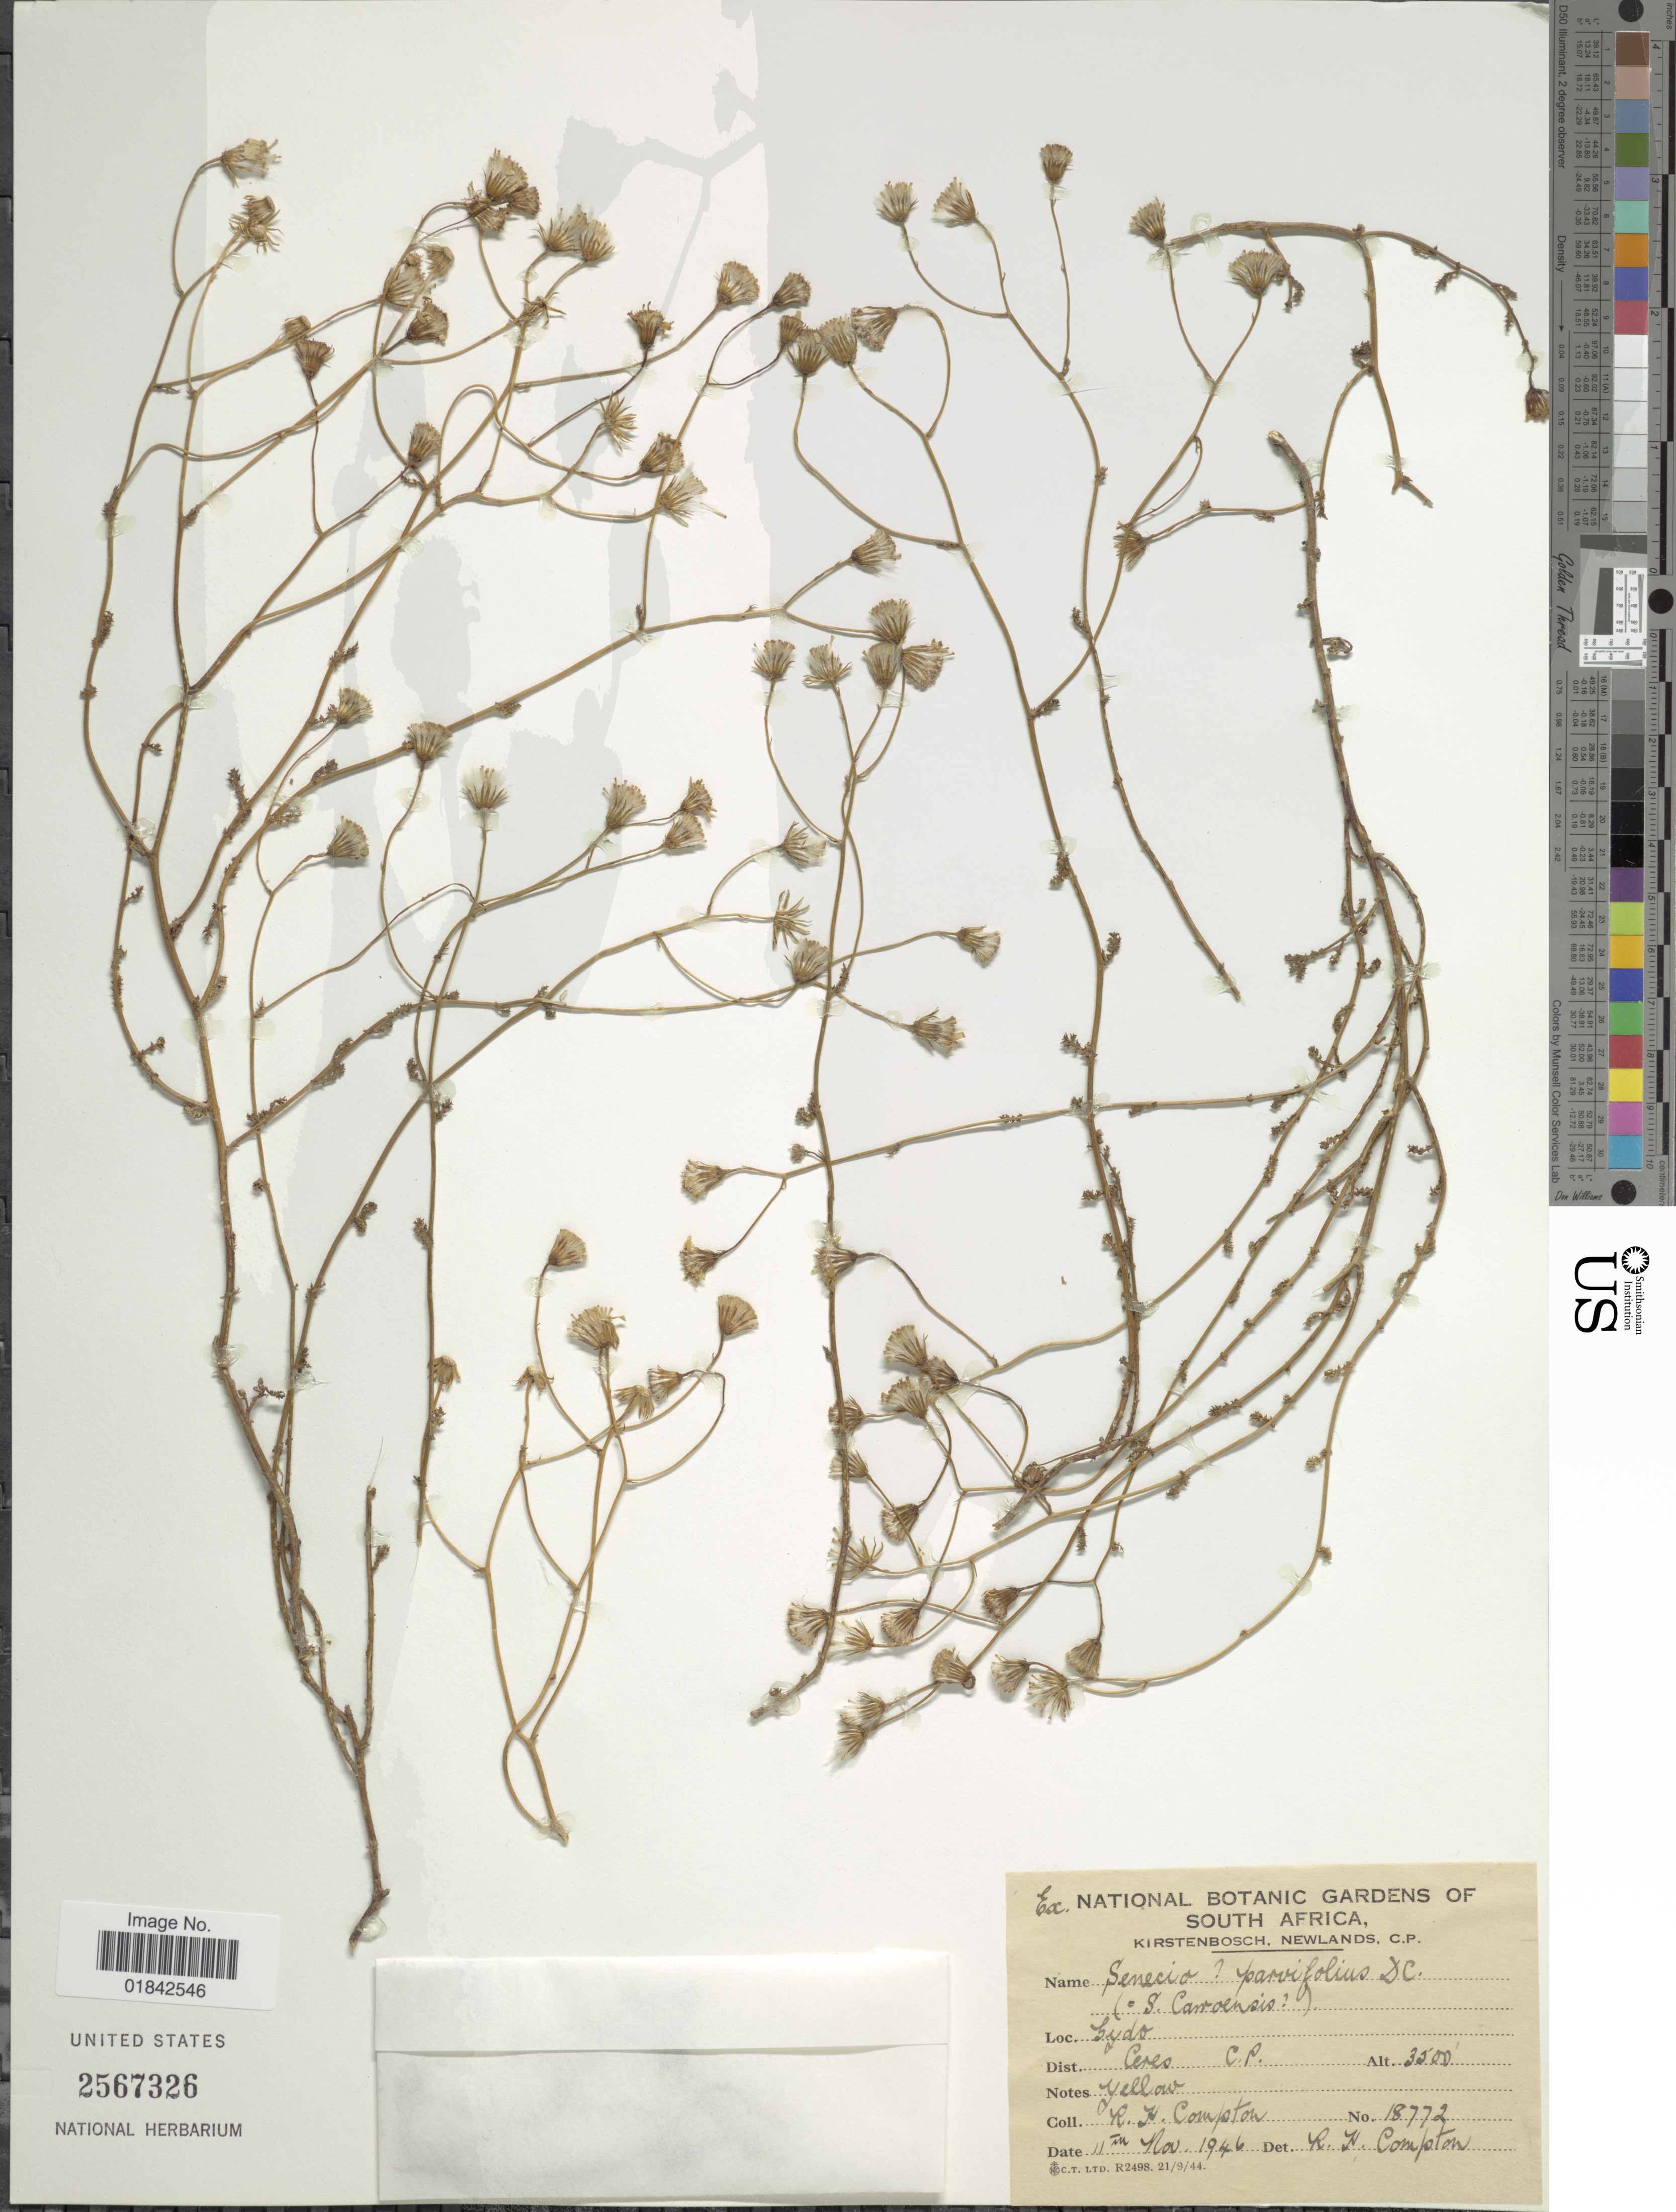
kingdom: Plantae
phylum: Tracheophyta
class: Magnoliopsida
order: Asterales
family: Asteraceae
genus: Senecio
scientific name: Senecio parvifolius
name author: DC.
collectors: R. H. Compton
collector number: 18772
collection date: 1946-11-11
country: South Africa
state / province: Western Cape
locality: Bydo, Ceres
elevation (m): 1067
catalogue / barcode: US 2567326